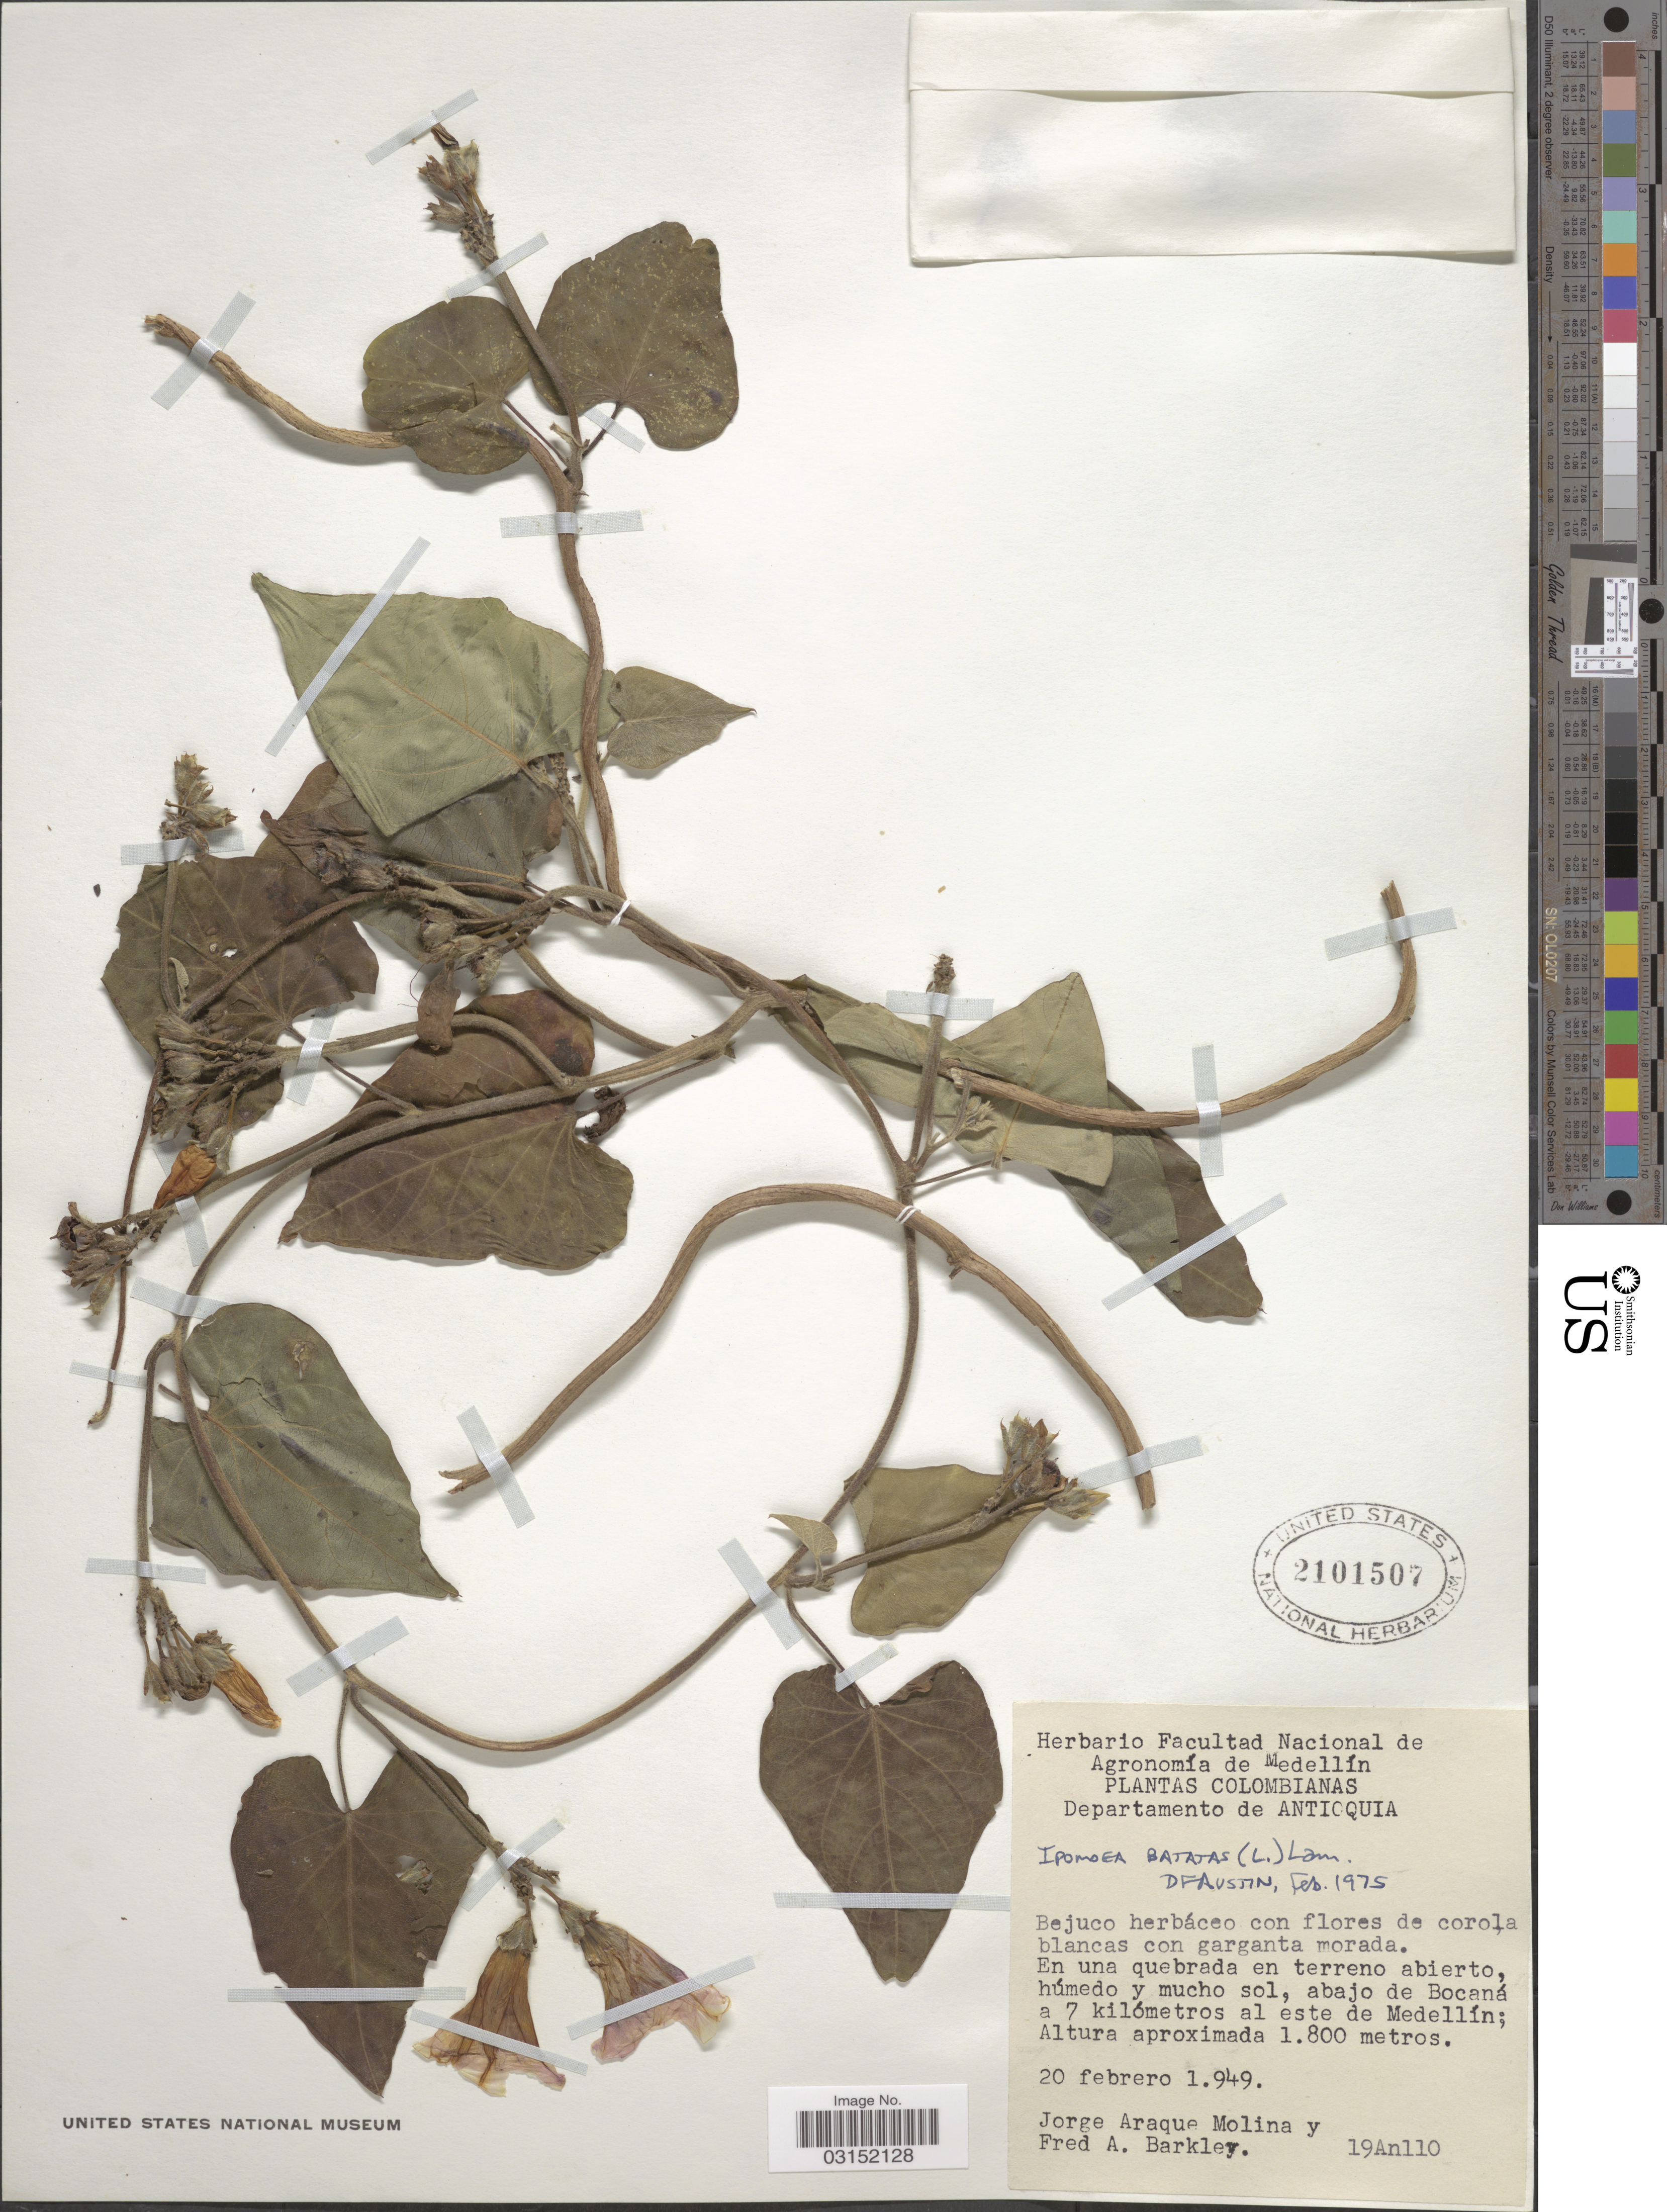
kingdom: Plantae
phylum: Tracheophyta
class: Magnoliopsida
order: Solanales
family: Convolvulaceae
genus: Ipomoea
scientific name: Ipomoea batatas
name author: (L.) Lam.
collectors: J. Araque Molina & F. A. Barkley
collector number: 19An110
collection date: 1949-02-20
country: Colombia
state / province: Antioquia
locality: Departamento de Antioquia, En una quebrada en terreno abierto, húmedo y mucho sol, abajo de Bocaná a 7 kilómetros al este de Medellín.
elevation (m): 1800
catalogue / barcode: US 2101507